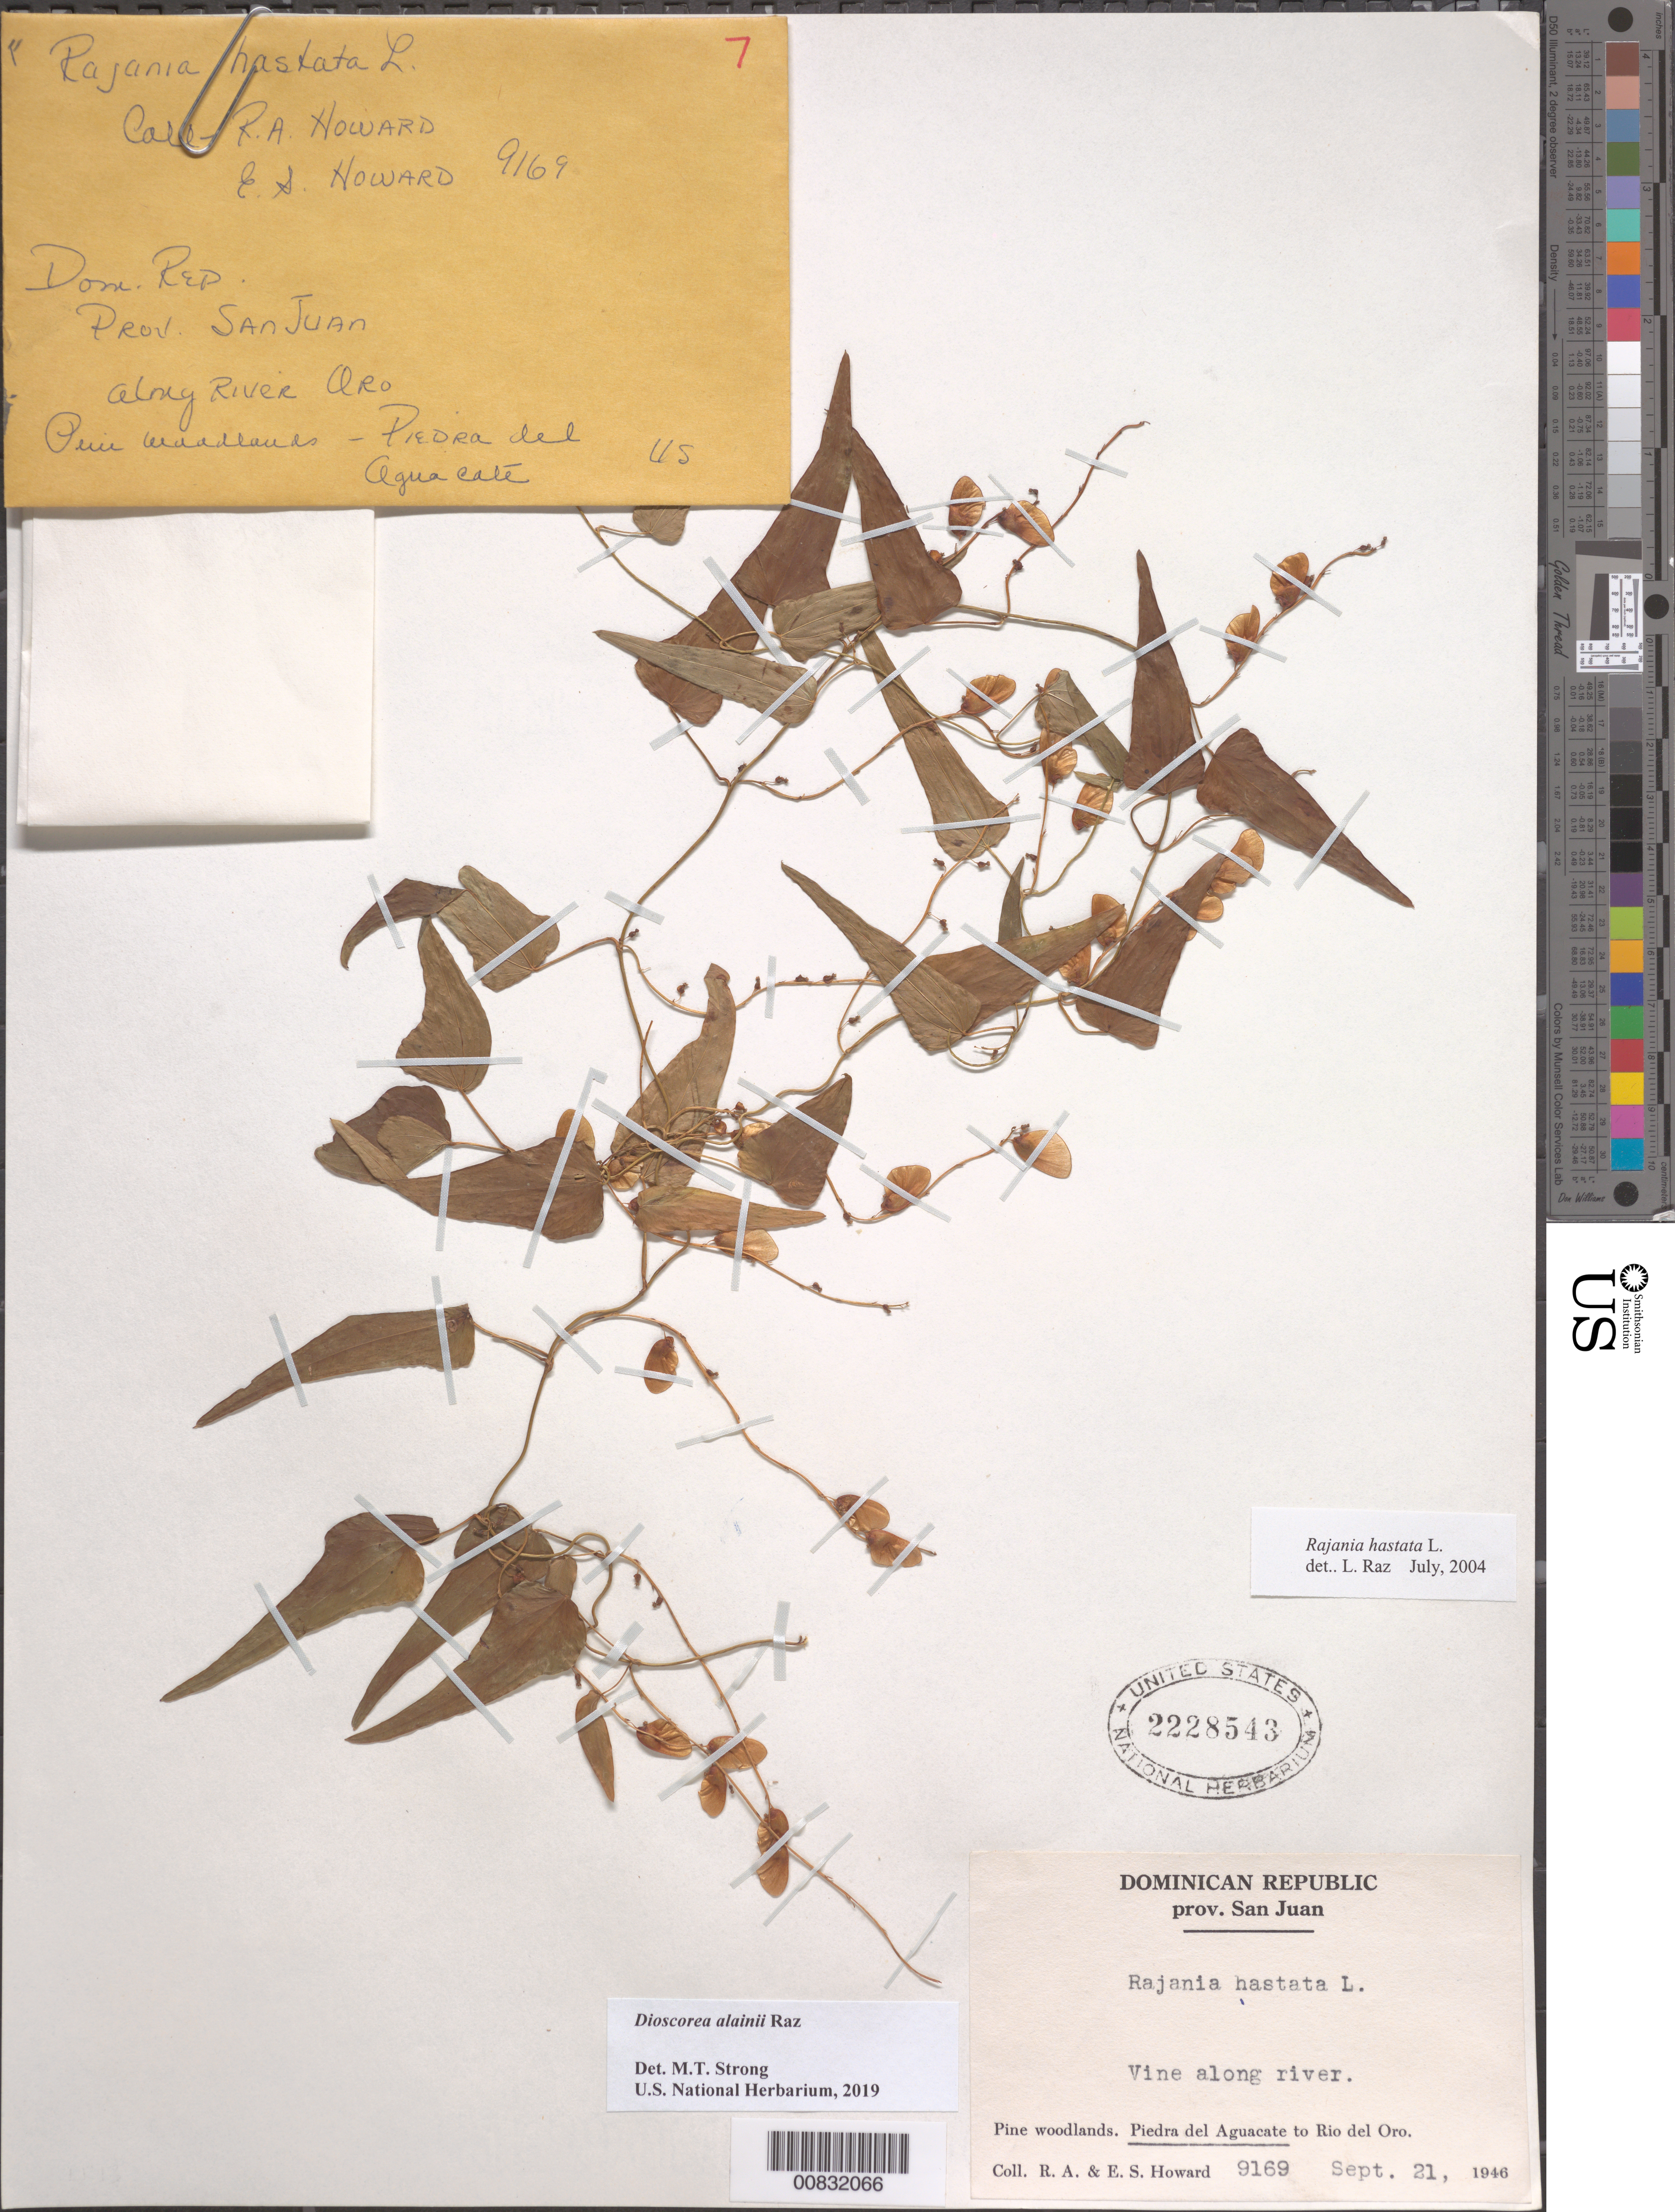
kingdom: Plantae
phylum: Tracheophyta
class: Liliopsida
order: Dioscoreales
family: Dioscoreaceae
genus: Dioscorea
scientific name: Dioscorea alainii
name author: Raz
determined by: Strong, M. T., (US), Smithsonian Institution - National Museum of Natural History (UNITED STATES)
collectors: R. A. Howard & E. S. Howard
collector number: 9169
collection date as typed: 21 Sep 1946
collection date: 1946-09-21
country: Dominican Republic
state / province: San Juan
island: Hispaniola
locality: Piedra del Aguacate to Río del Oro. Along river.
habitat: Along River. Pine woodlands.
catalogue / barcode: US 2228543